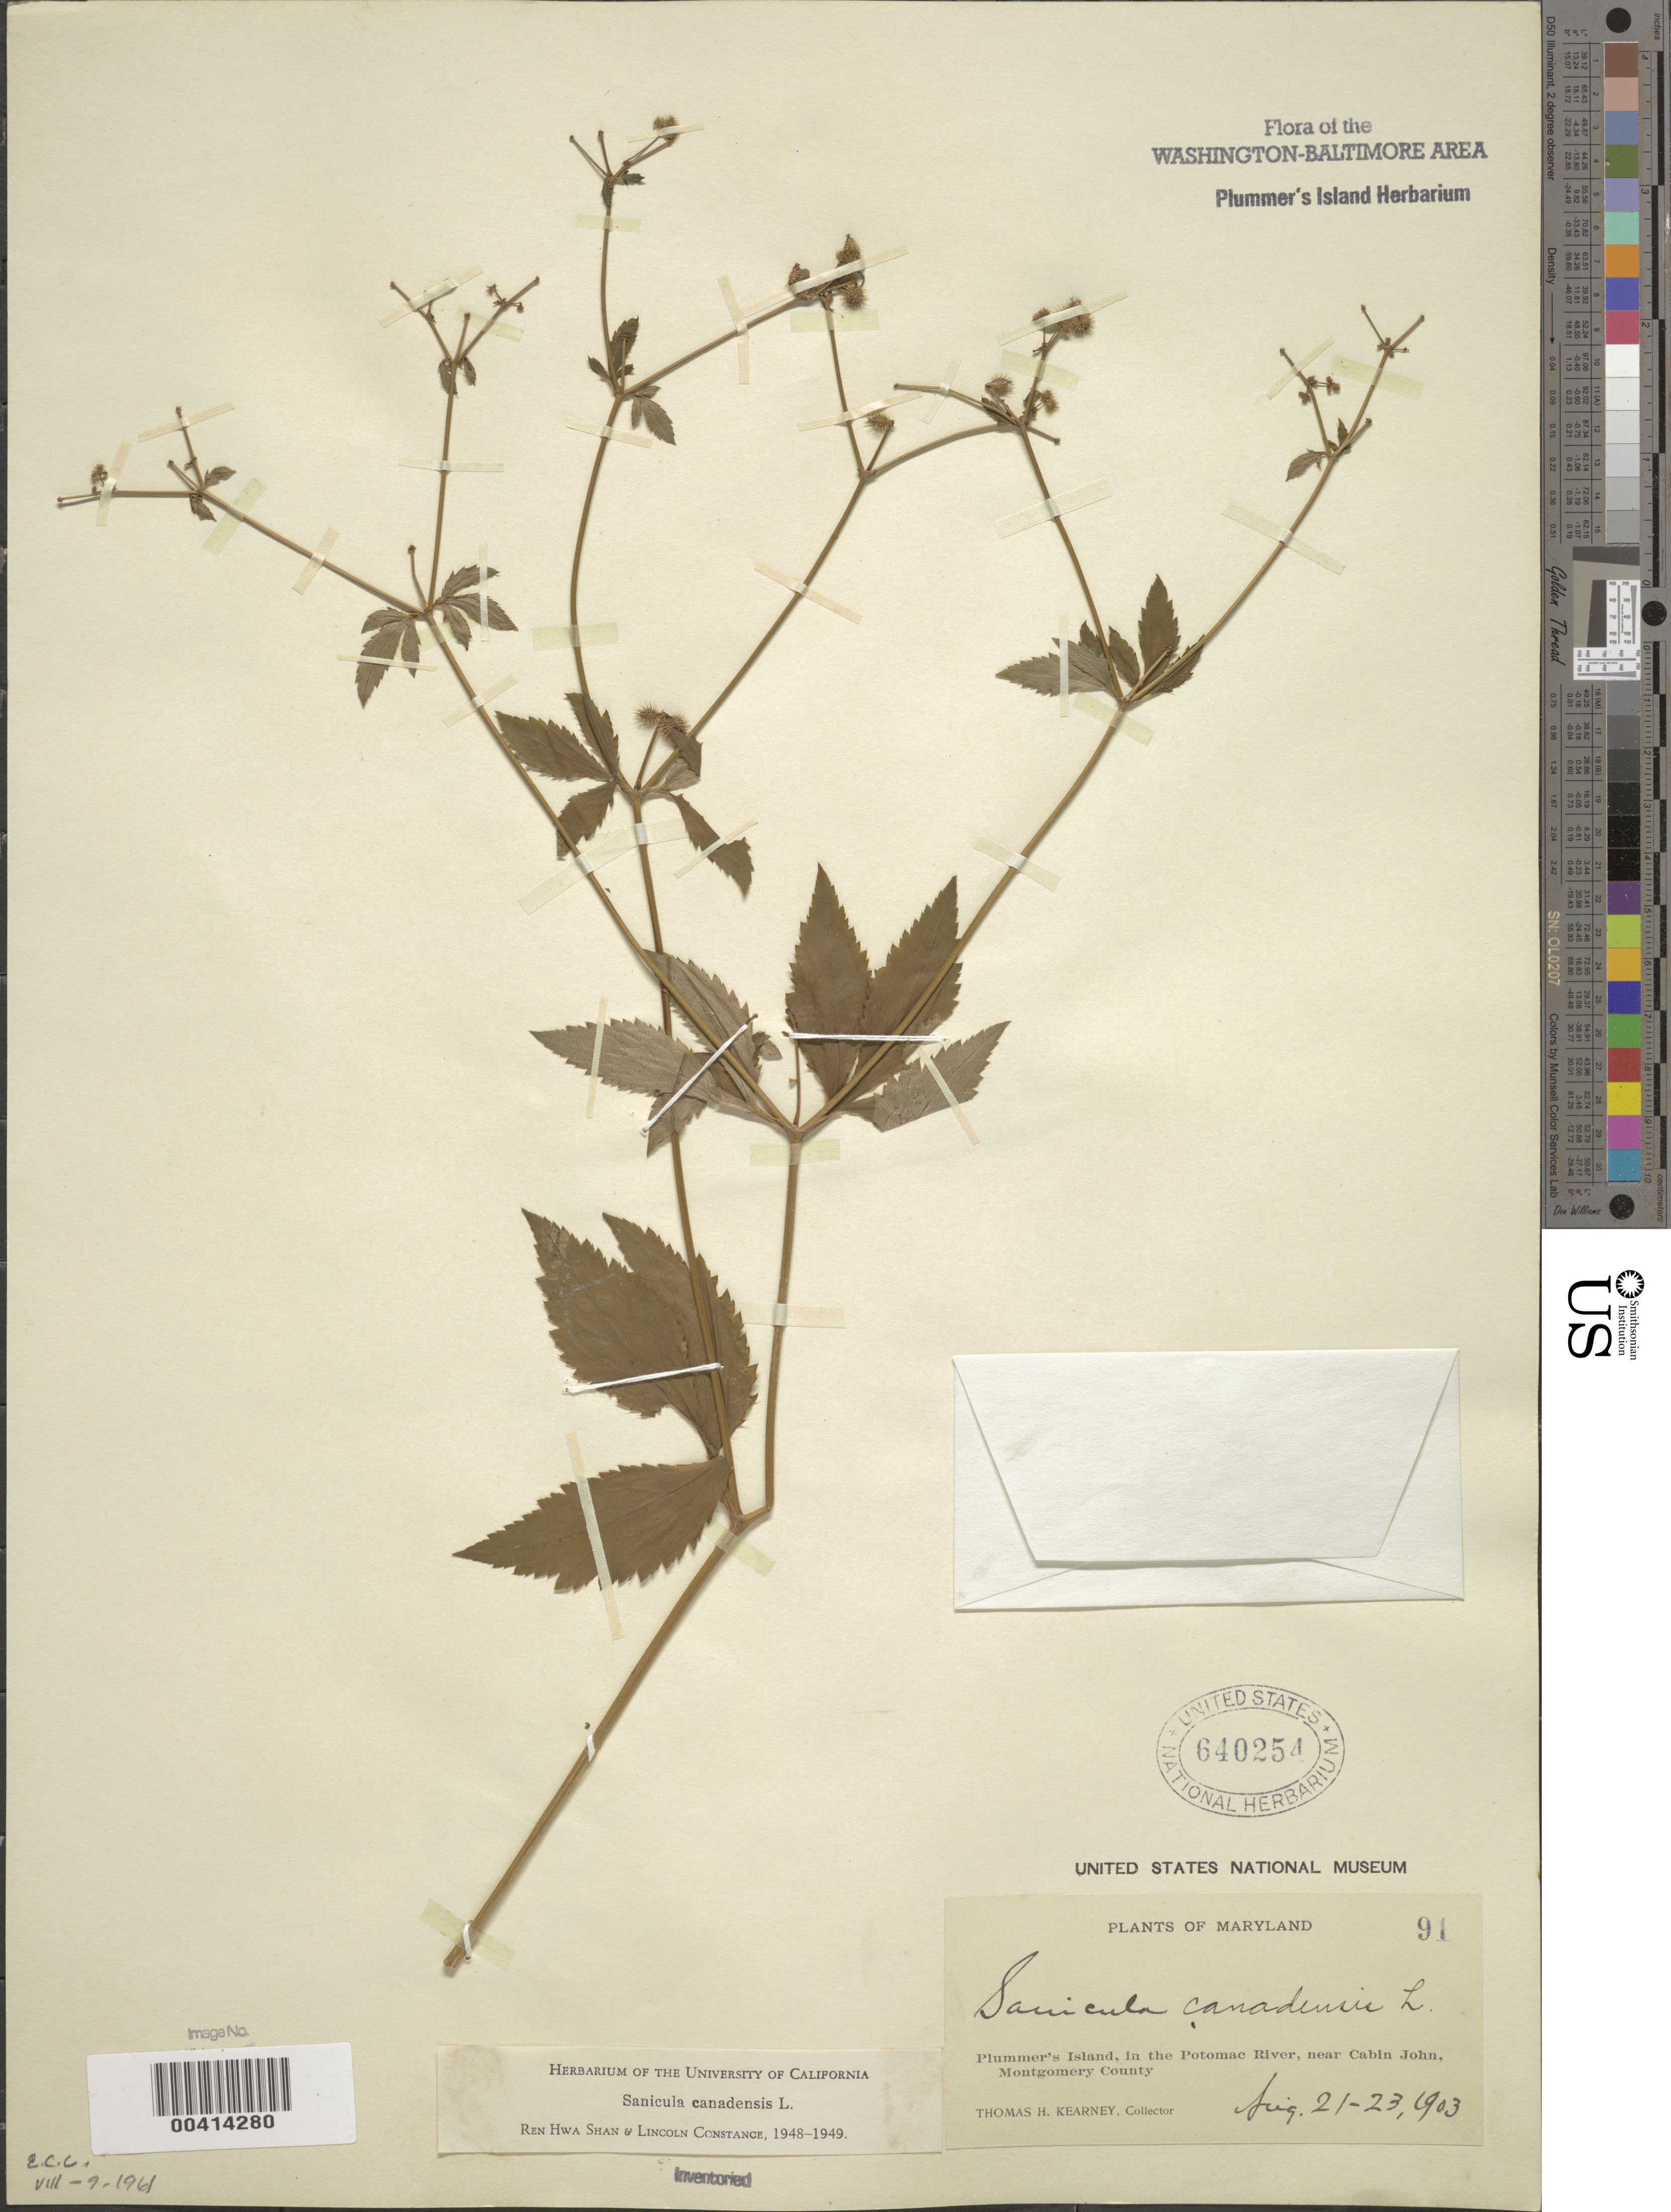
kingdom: Plantae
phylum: Tracheophyta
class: Magnoliopsida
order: Apiales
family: Apiaceae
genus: Sanicula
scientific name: Sanicula canadensis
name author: L.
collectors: T. H. Kearney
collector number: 91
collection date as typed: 21 Aug 1903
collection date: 1903-08-21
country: United States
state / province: Maryland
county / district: Montgomery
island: Plummers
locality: Plummer's Island C. & O. Canal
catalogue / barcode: US 640254